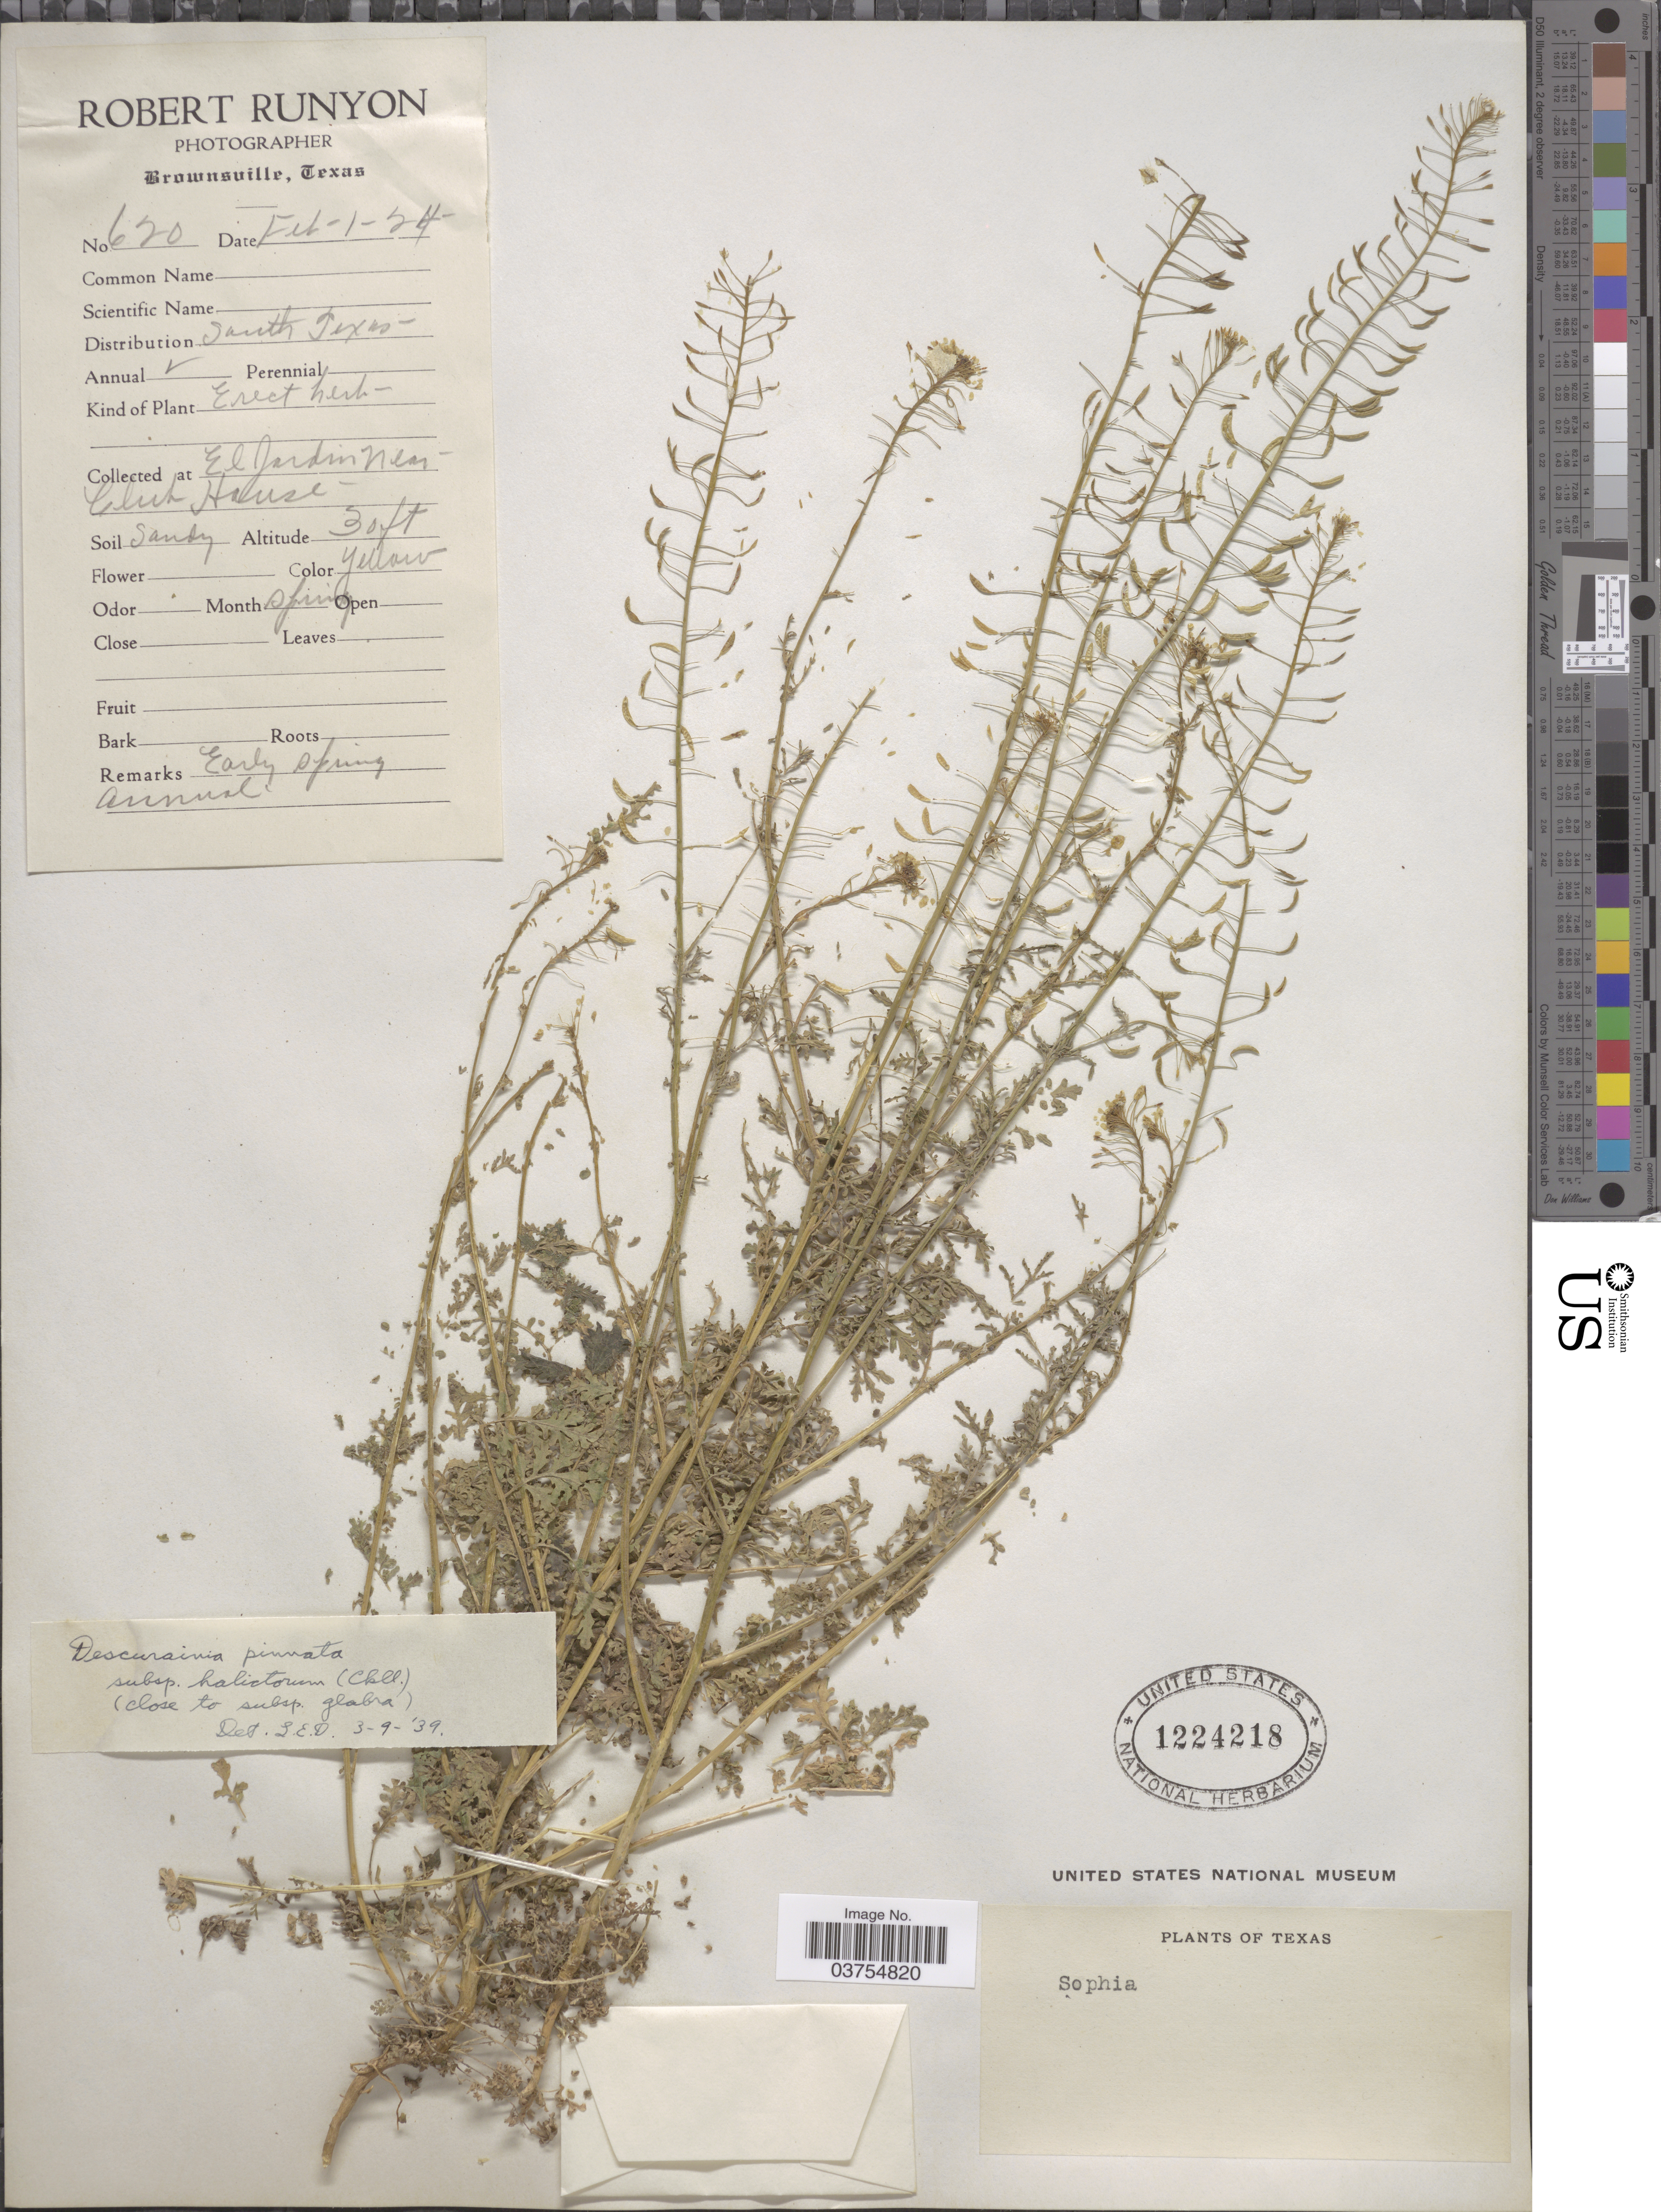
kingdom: Plantae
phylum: Tracheophyta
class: Magnoliopsida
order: Brassicales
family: Brassicaceae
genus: Descurainia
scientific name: Descurainia pinnata subsp. halictorum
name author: (Cockerell) Detling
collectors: R. Runyon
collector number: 620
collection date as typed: Transcribed d/m/y: 1/2/24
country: United States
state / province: Texas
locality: South Texas. El Jardin near Club House.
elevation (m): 9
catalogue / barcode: US 1224218